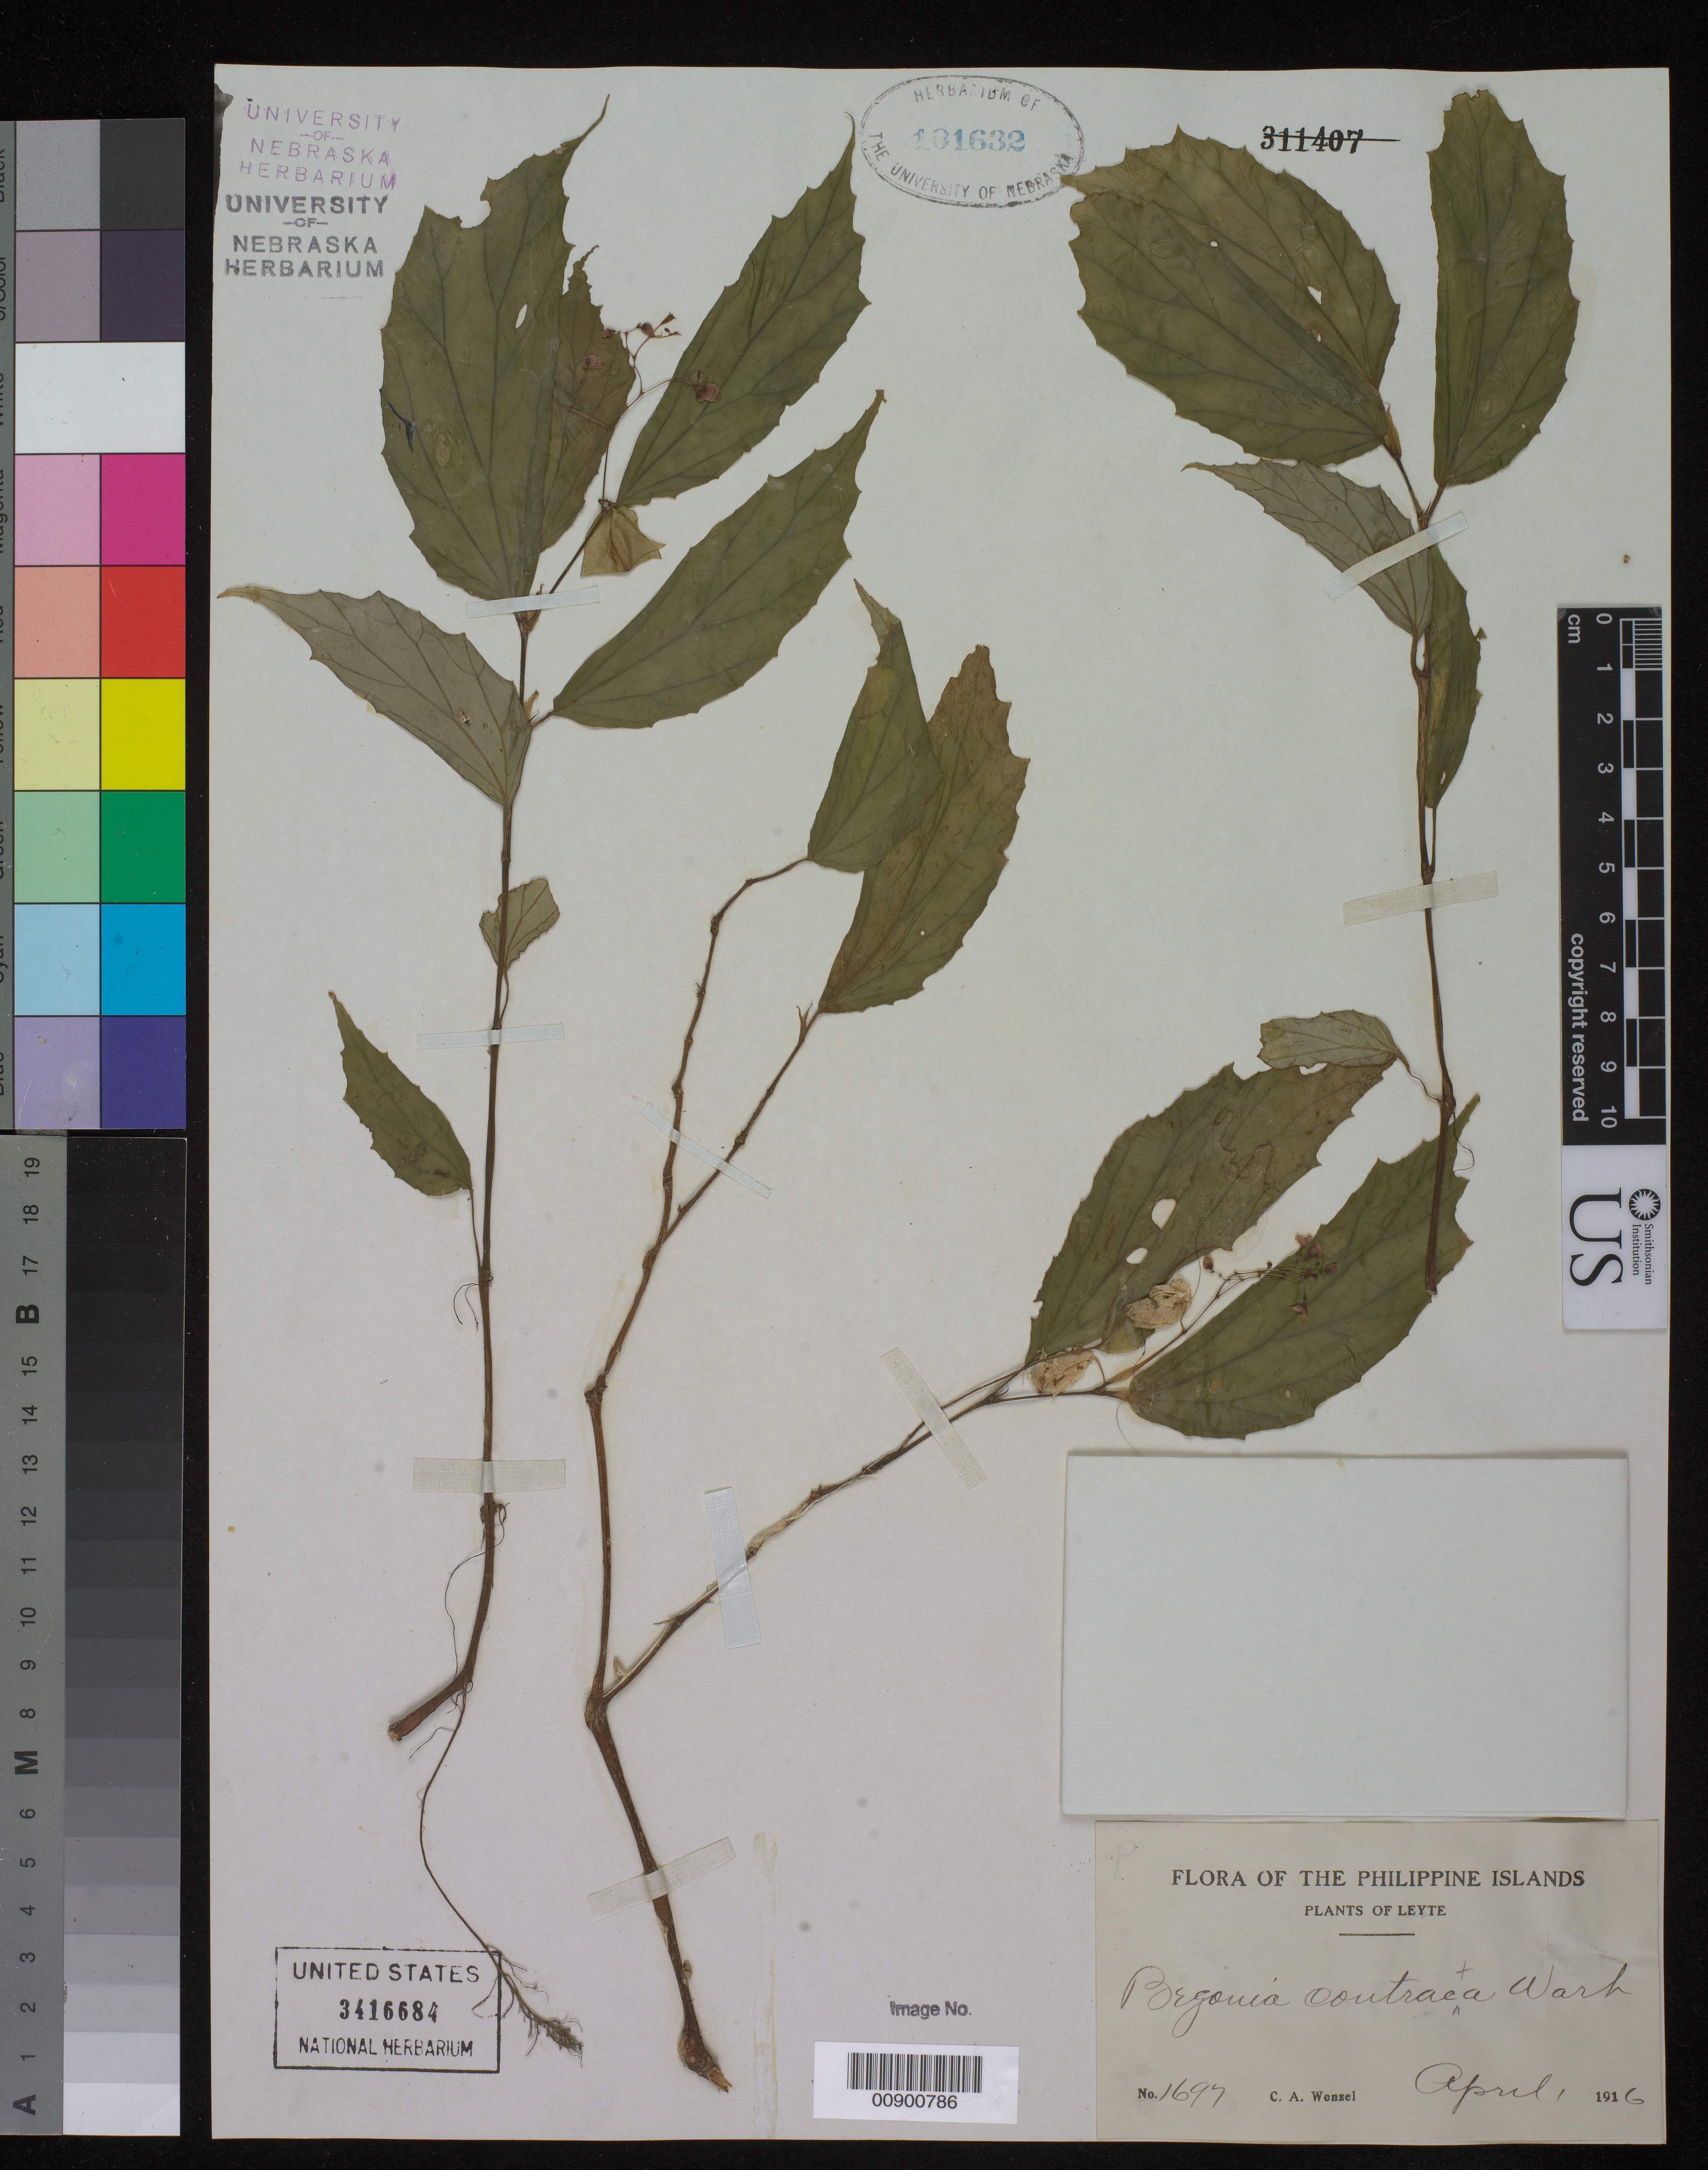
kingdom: Plantae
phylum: Tracheophyta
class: Magnoliopsida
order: Cucurbitales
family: Begoniaceae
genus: Begonia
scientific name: Begonia contracta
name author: Warb.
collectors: C. Wenzel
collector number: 1697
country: Philippines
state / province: Eastern Visayas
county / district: Leyte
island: Leyte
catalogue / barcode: US 3416684